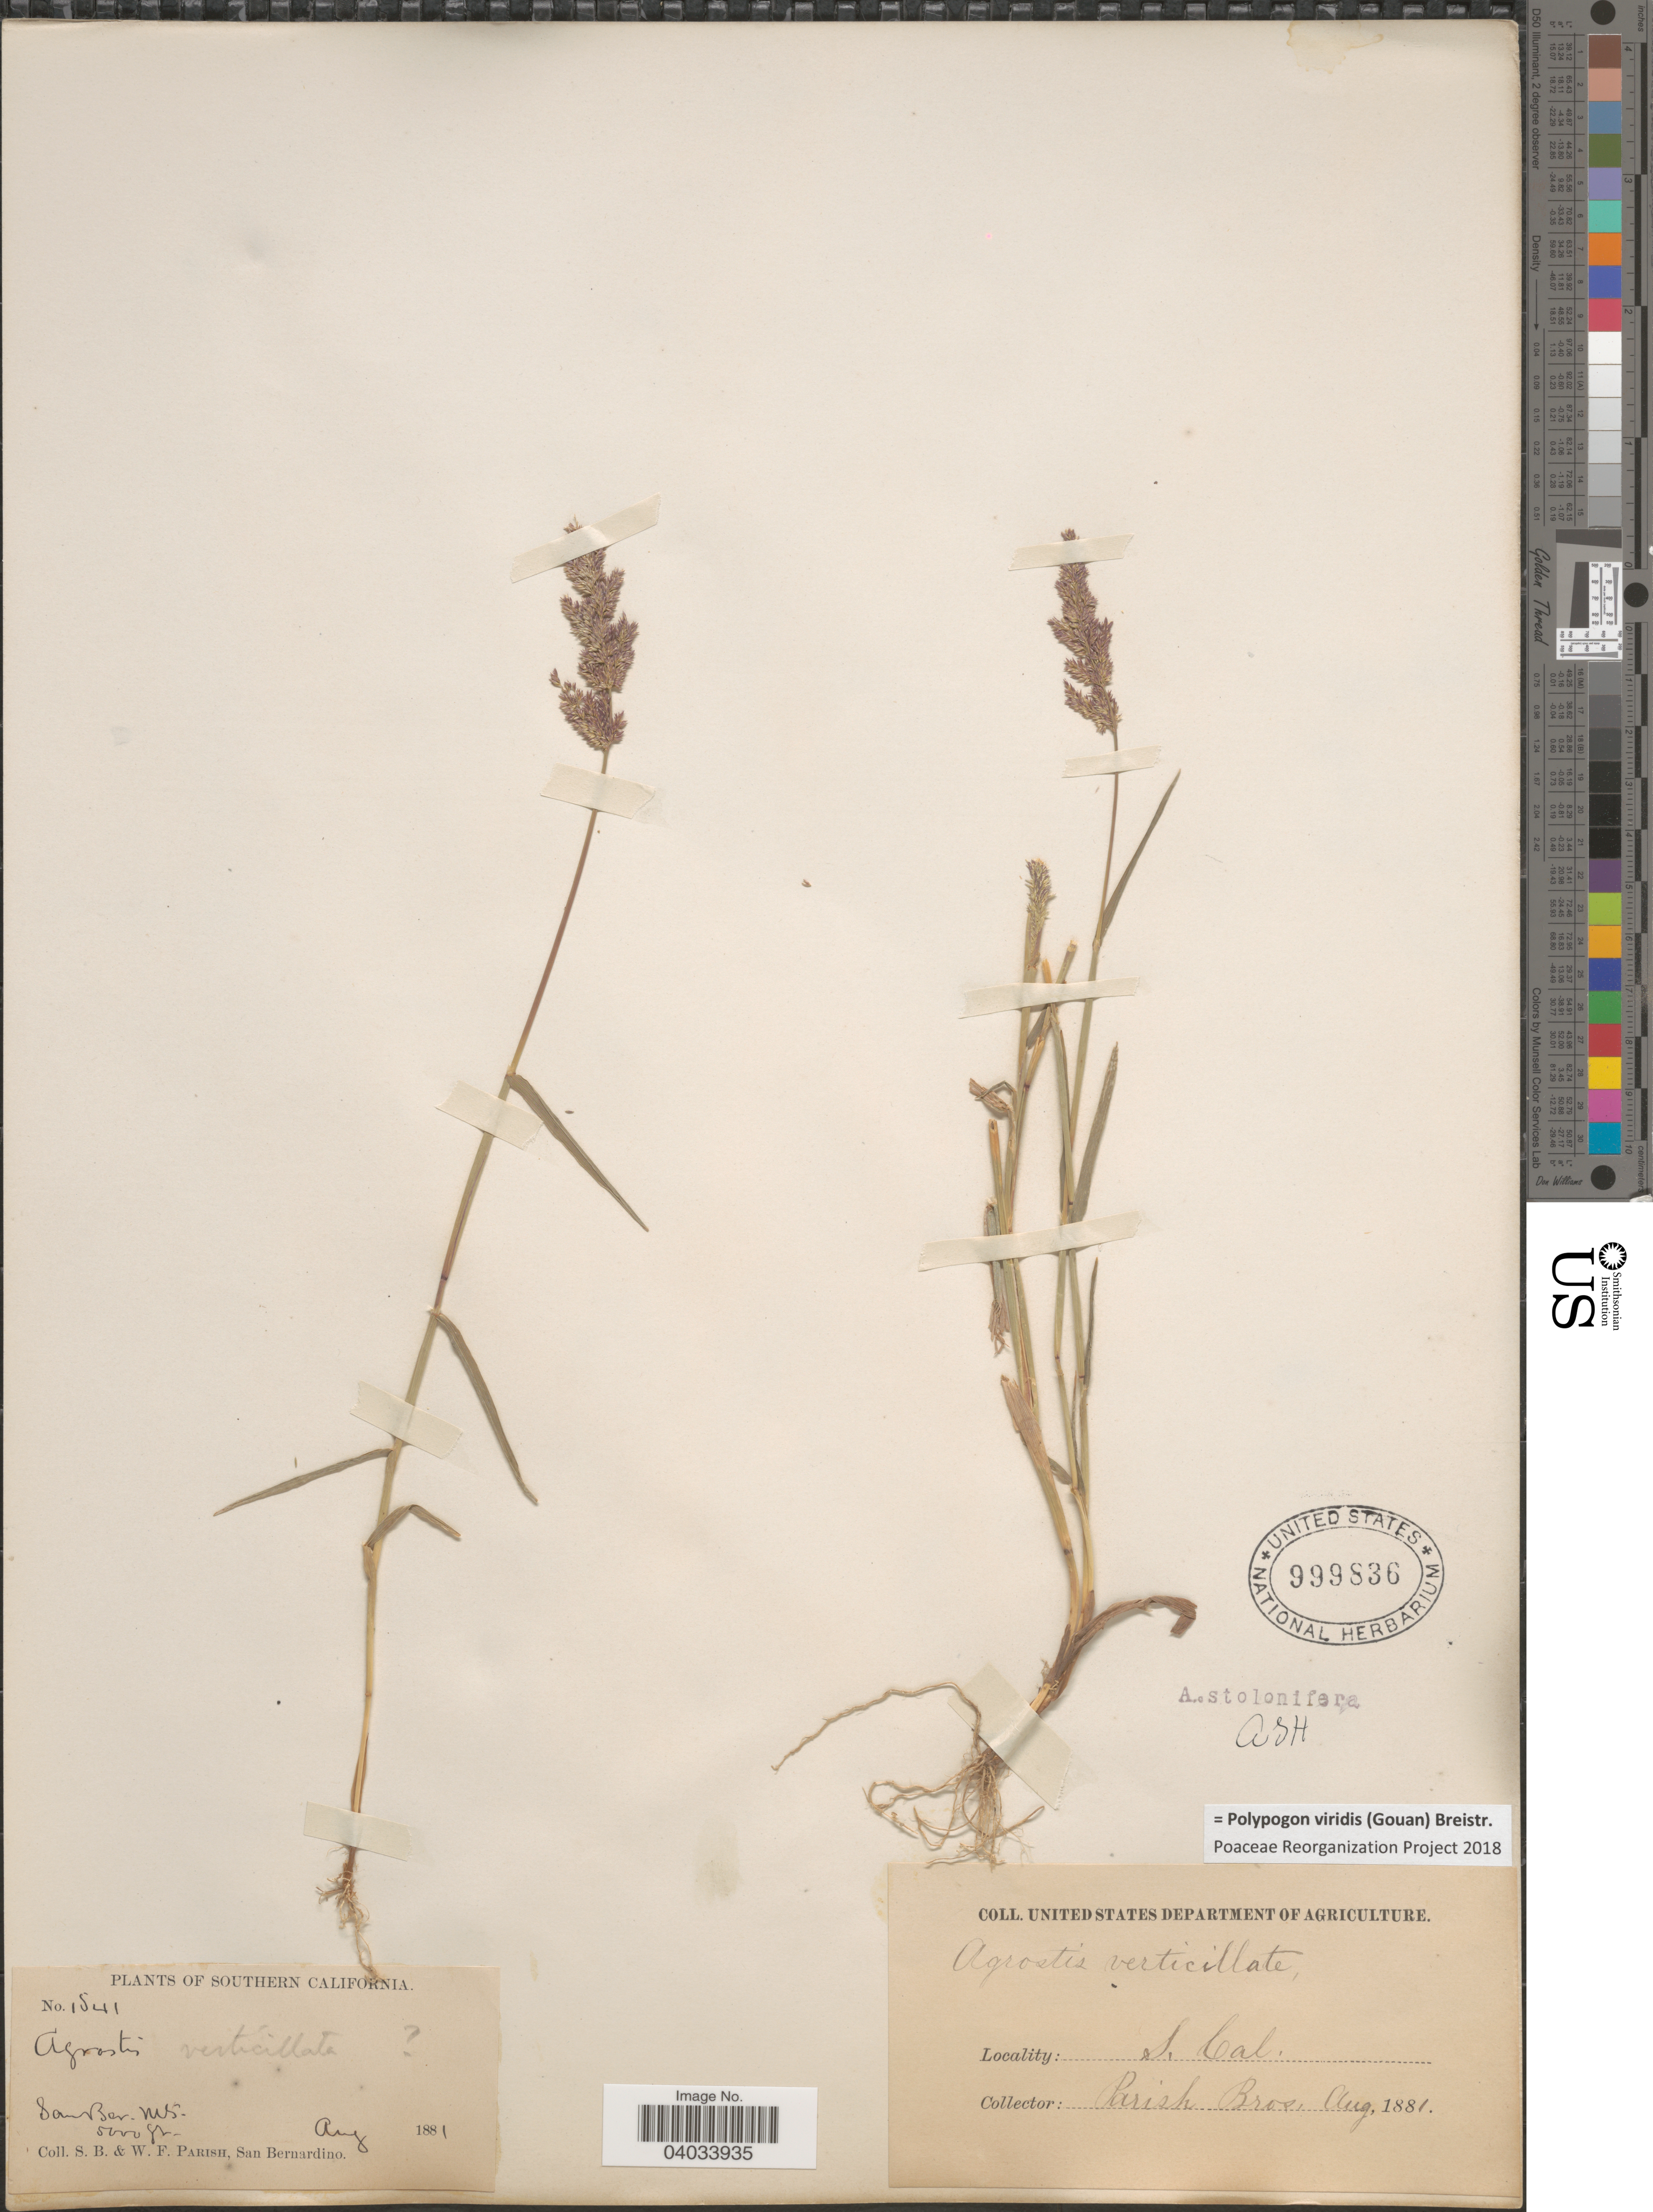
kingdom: Plantae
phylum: Tracheophyta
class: Liliopsida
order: Poales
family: Poaceae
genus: Polypogon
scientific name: Polypogon viridis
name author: (Gouan) Breistroffer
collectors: S. B. Parish & W. F. Parish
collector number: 1841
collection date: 1881-08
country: United States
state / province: California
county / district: San Bernardino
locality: Southern California. San Ber. Mts.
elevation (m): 1524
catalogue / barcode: US 999836